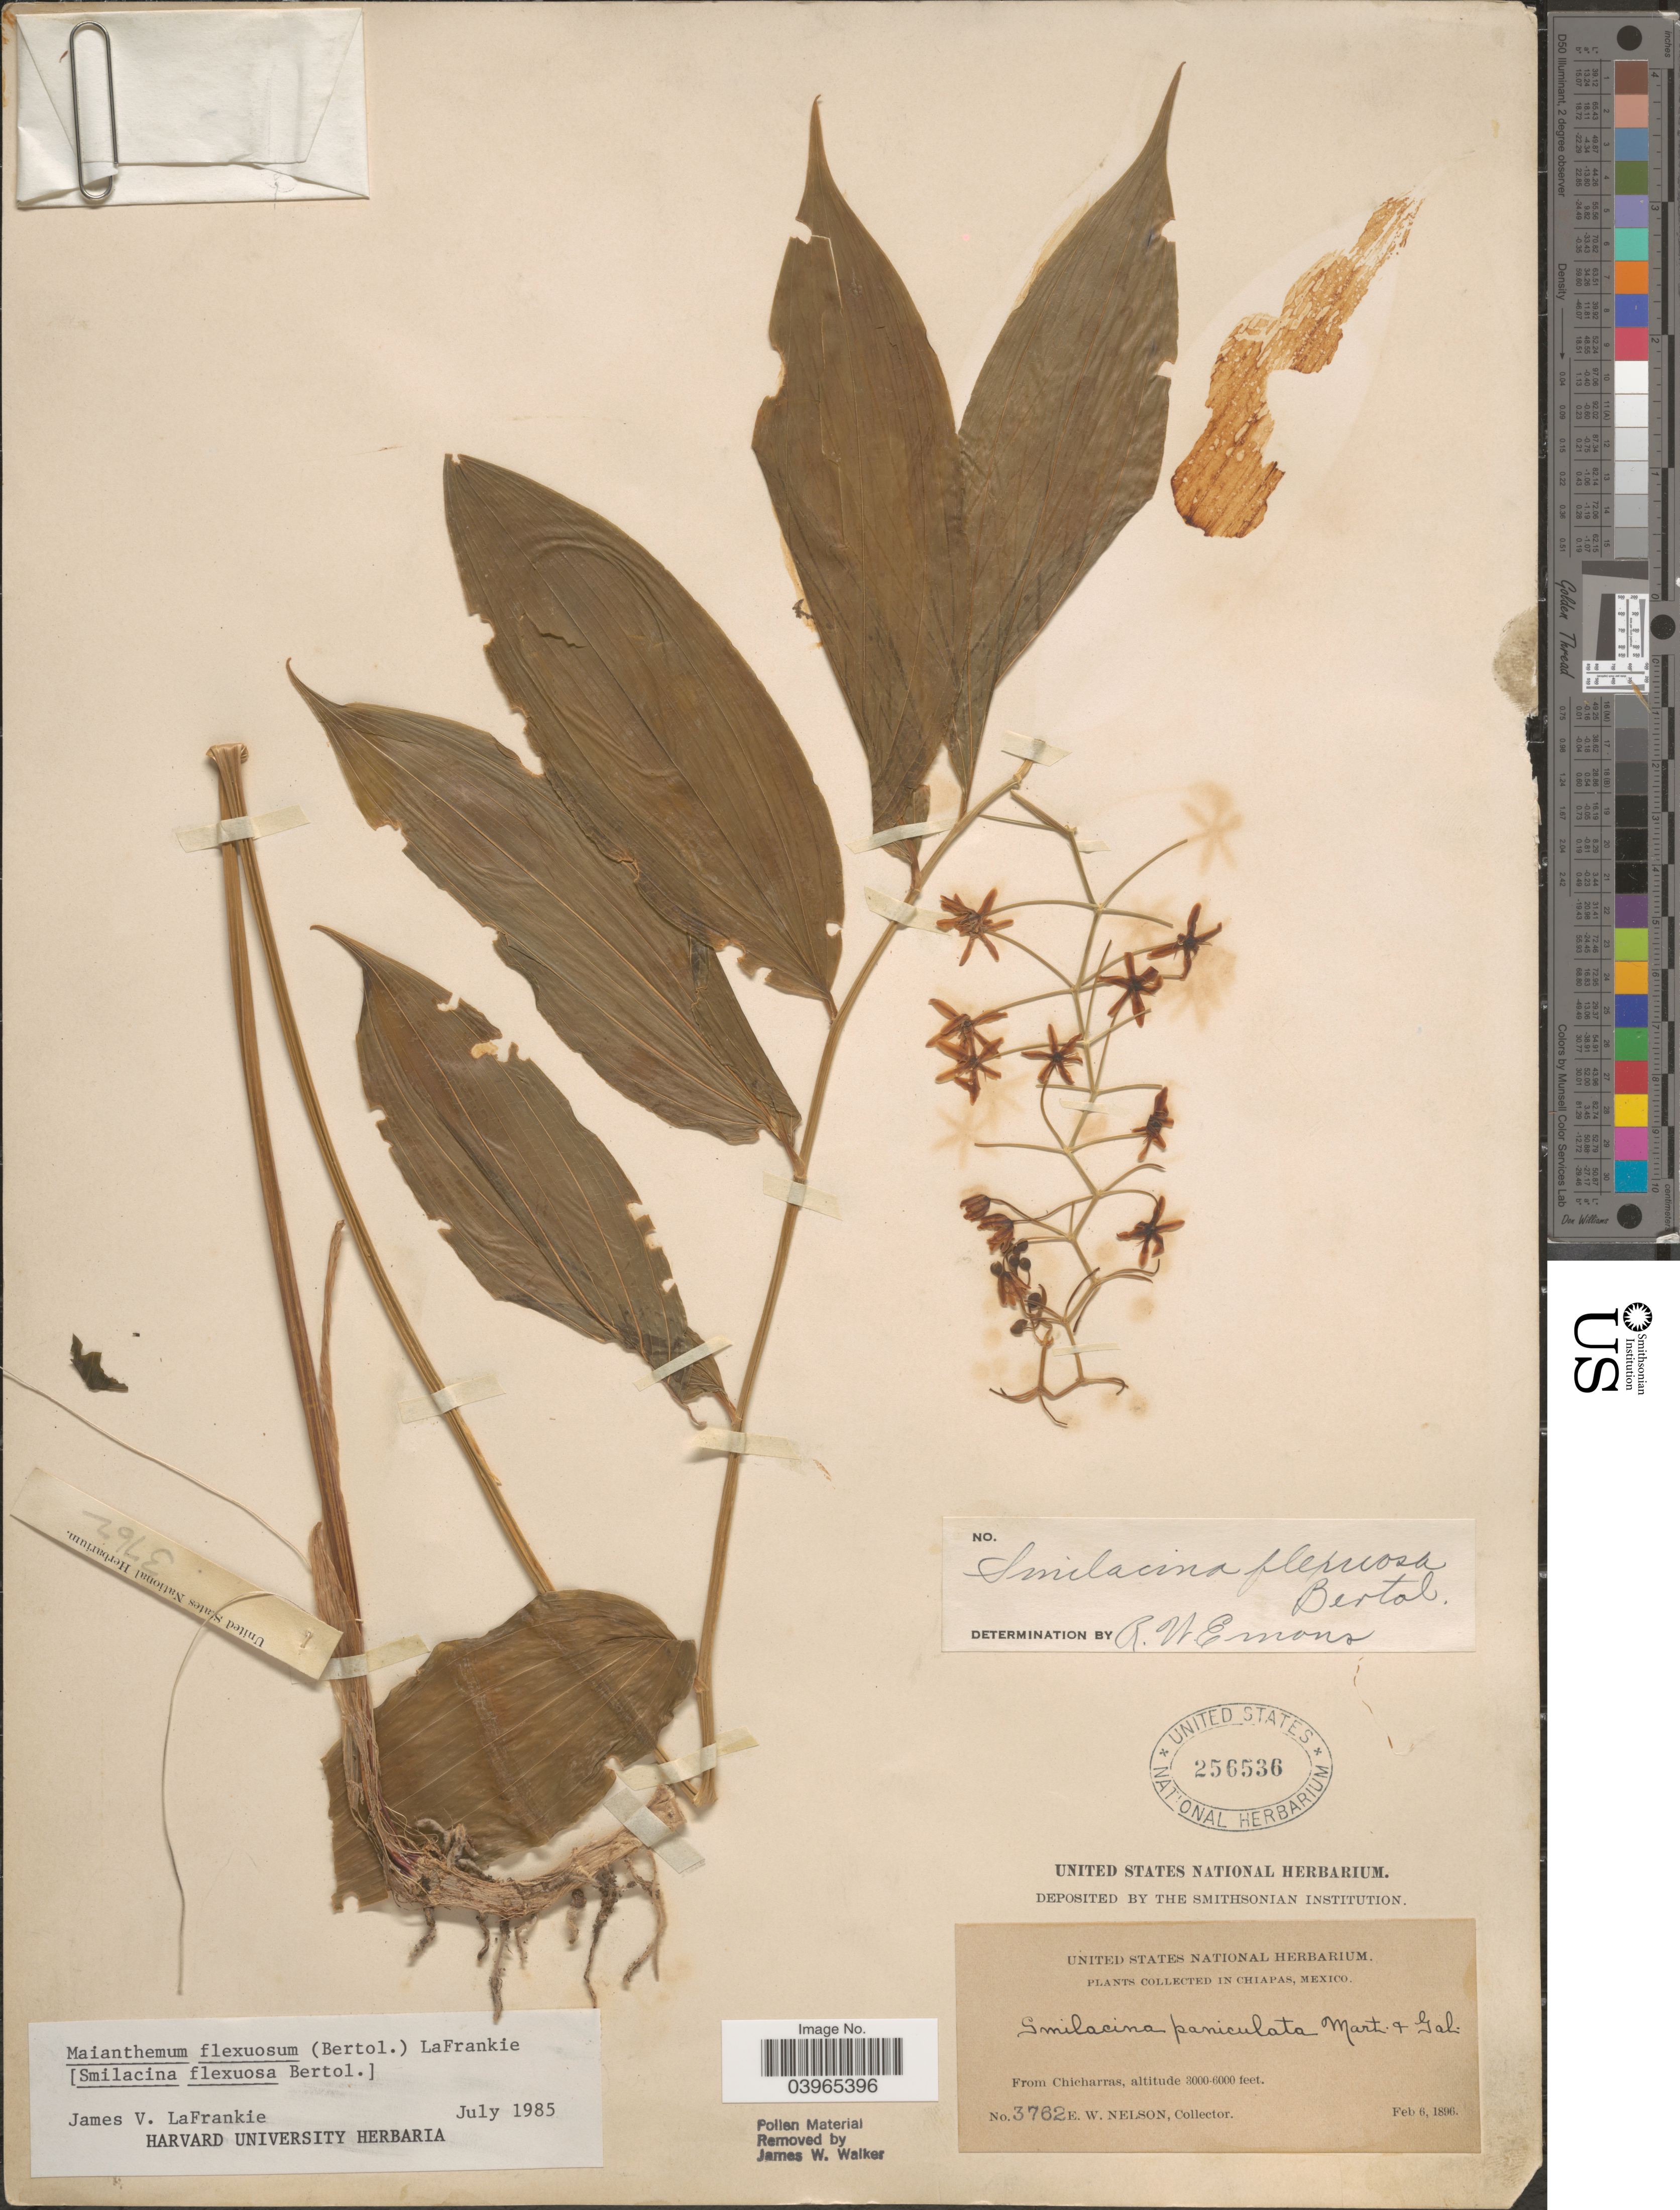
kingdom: Plantae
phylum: Tracheophyta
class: Liliopsida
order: Asparagales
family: Asparagaceae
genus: Maianthemum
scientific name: Maianthemum flexuosum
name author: (Bertol.) LaFrankie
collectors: E. W. Nelson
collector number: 3762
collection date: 1896-02-06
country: Mexico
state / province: Chiapas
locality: From Chicharras.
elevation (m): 914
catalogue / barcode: US 256536